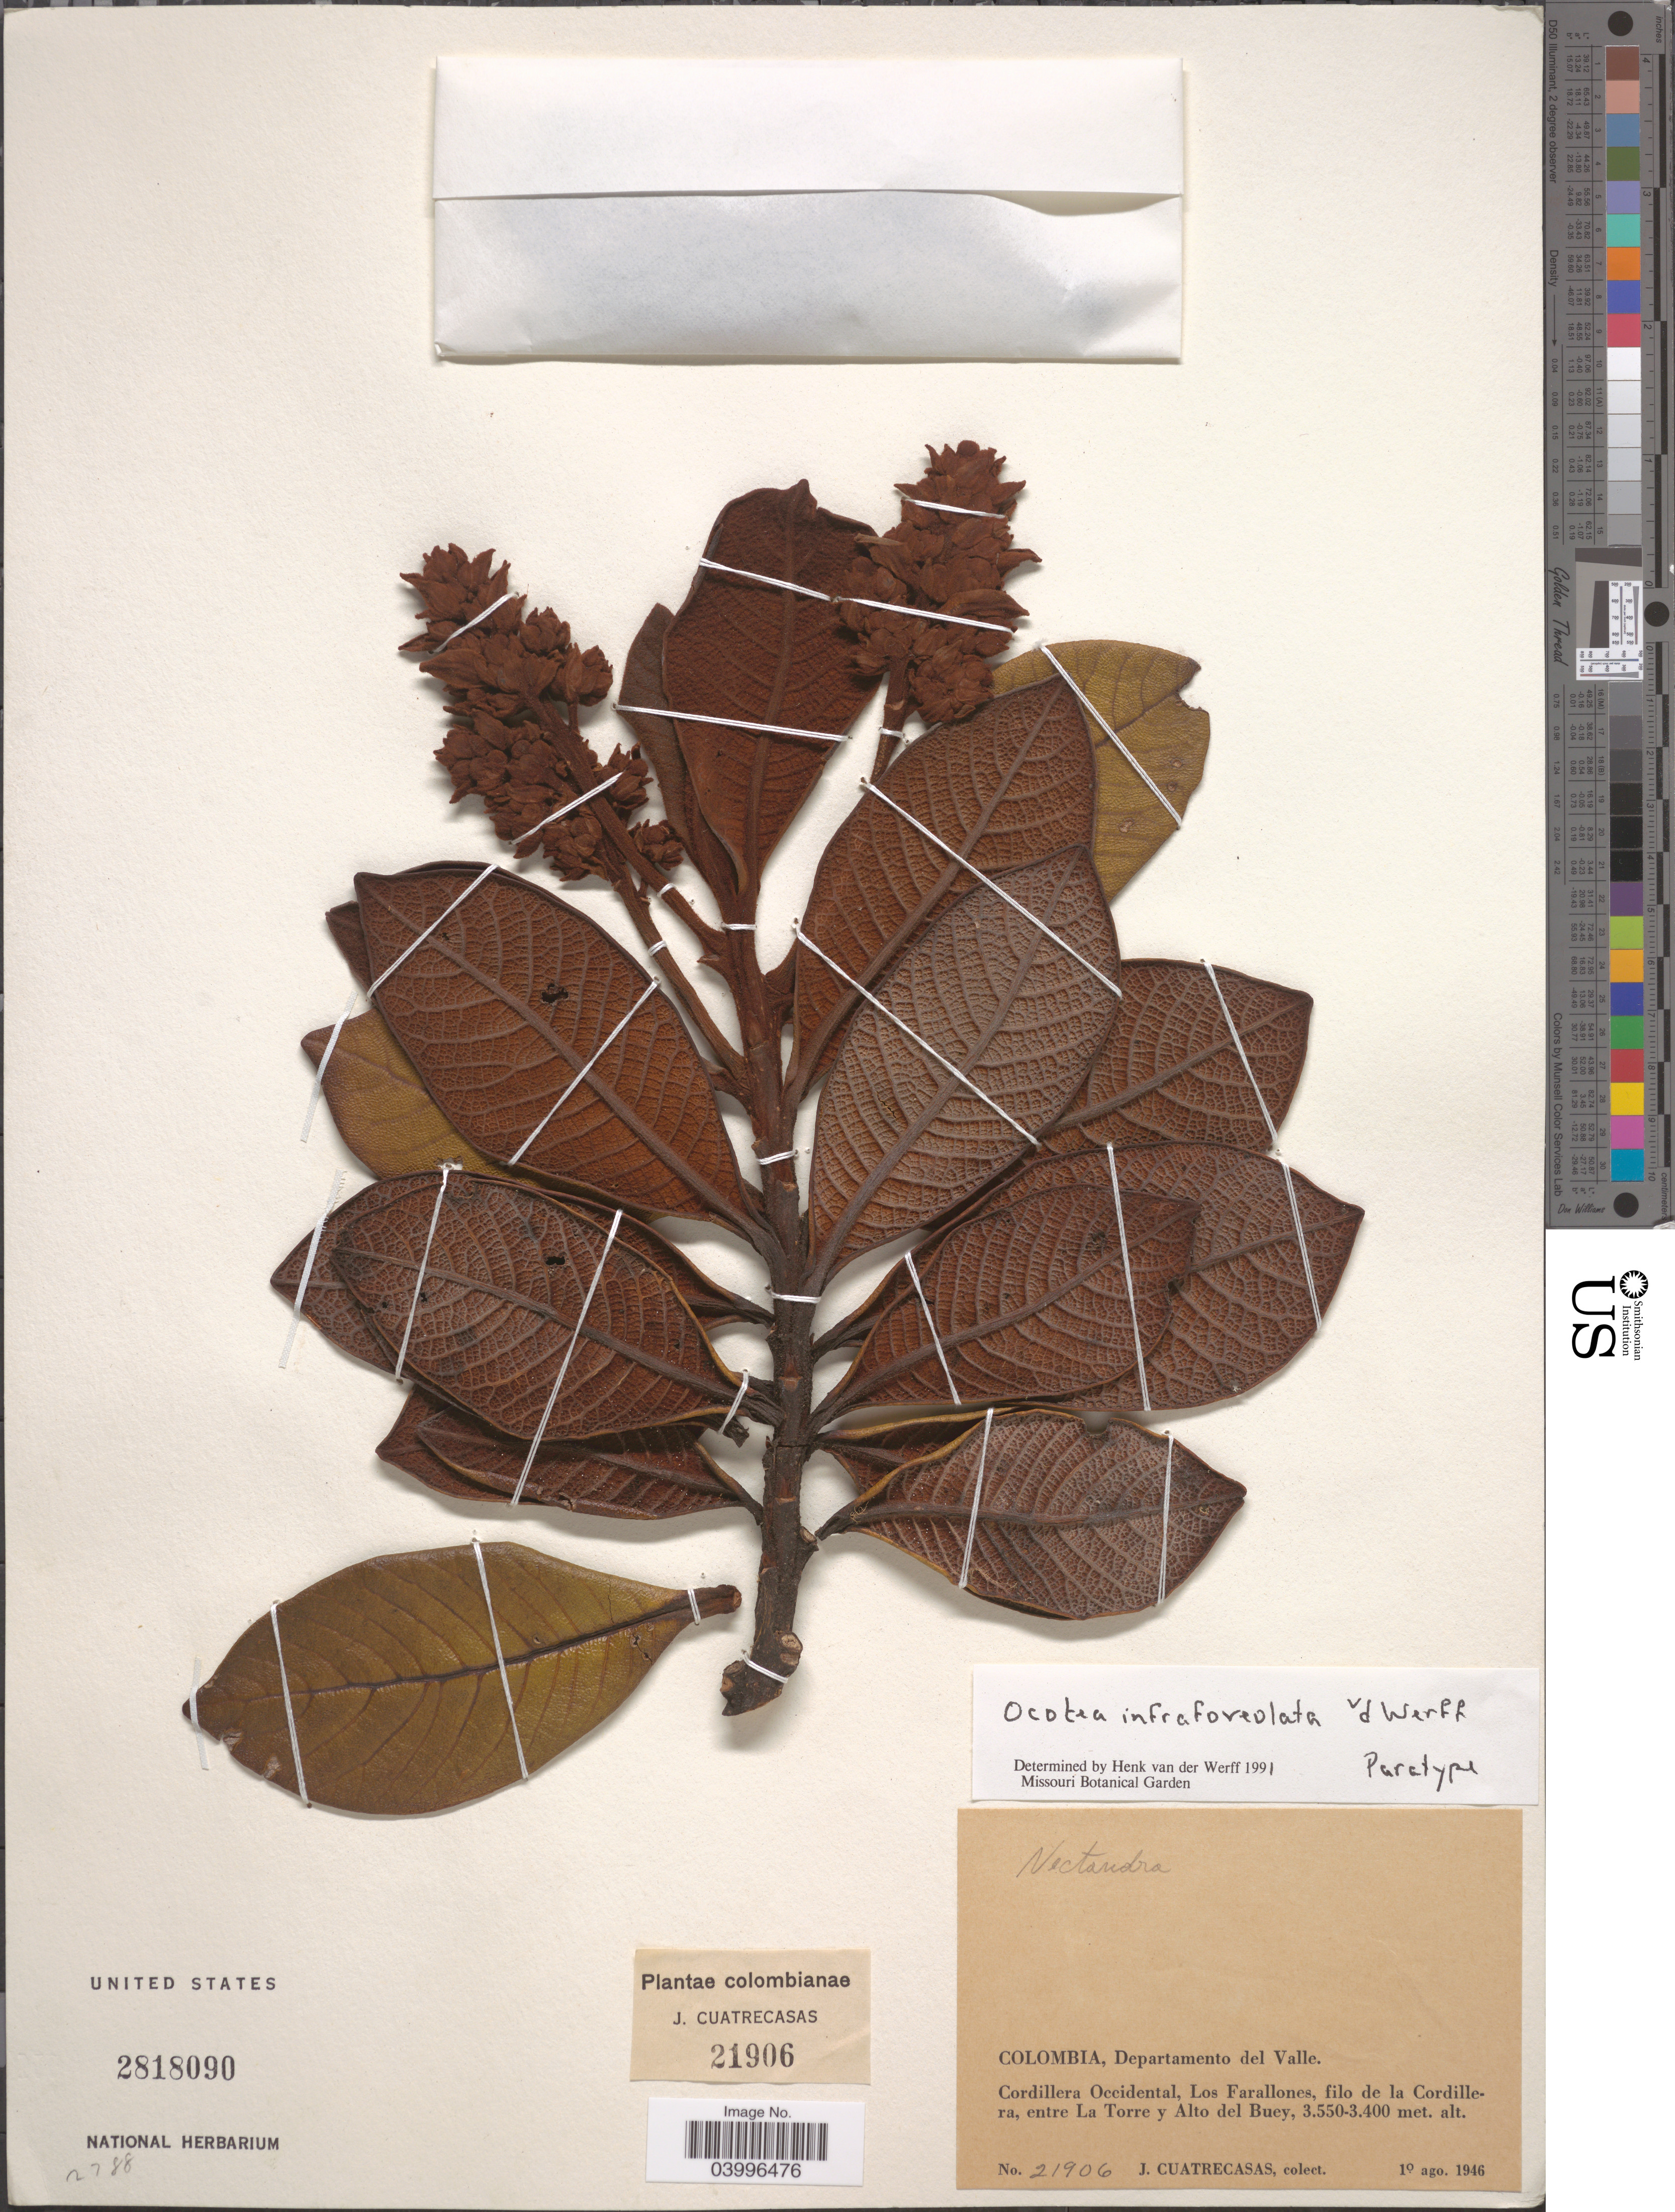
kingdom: Plantae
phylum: Tracheophyta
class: Magnoliopsida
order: Laurales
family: Lauraceae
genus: Ocotea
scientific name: Ocotea infrafoveolata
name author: van der Werff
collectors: J. Cuatrecasas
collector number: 21906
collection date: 1946-08-01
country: Colombia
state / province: Valle del Cauca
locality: Departamento del Valle. Cordillera Occidental, Los Farallones, filo de la Cordillera, entre La Torre y Alto del Buey.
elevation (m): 3400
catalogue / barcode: US 2818090